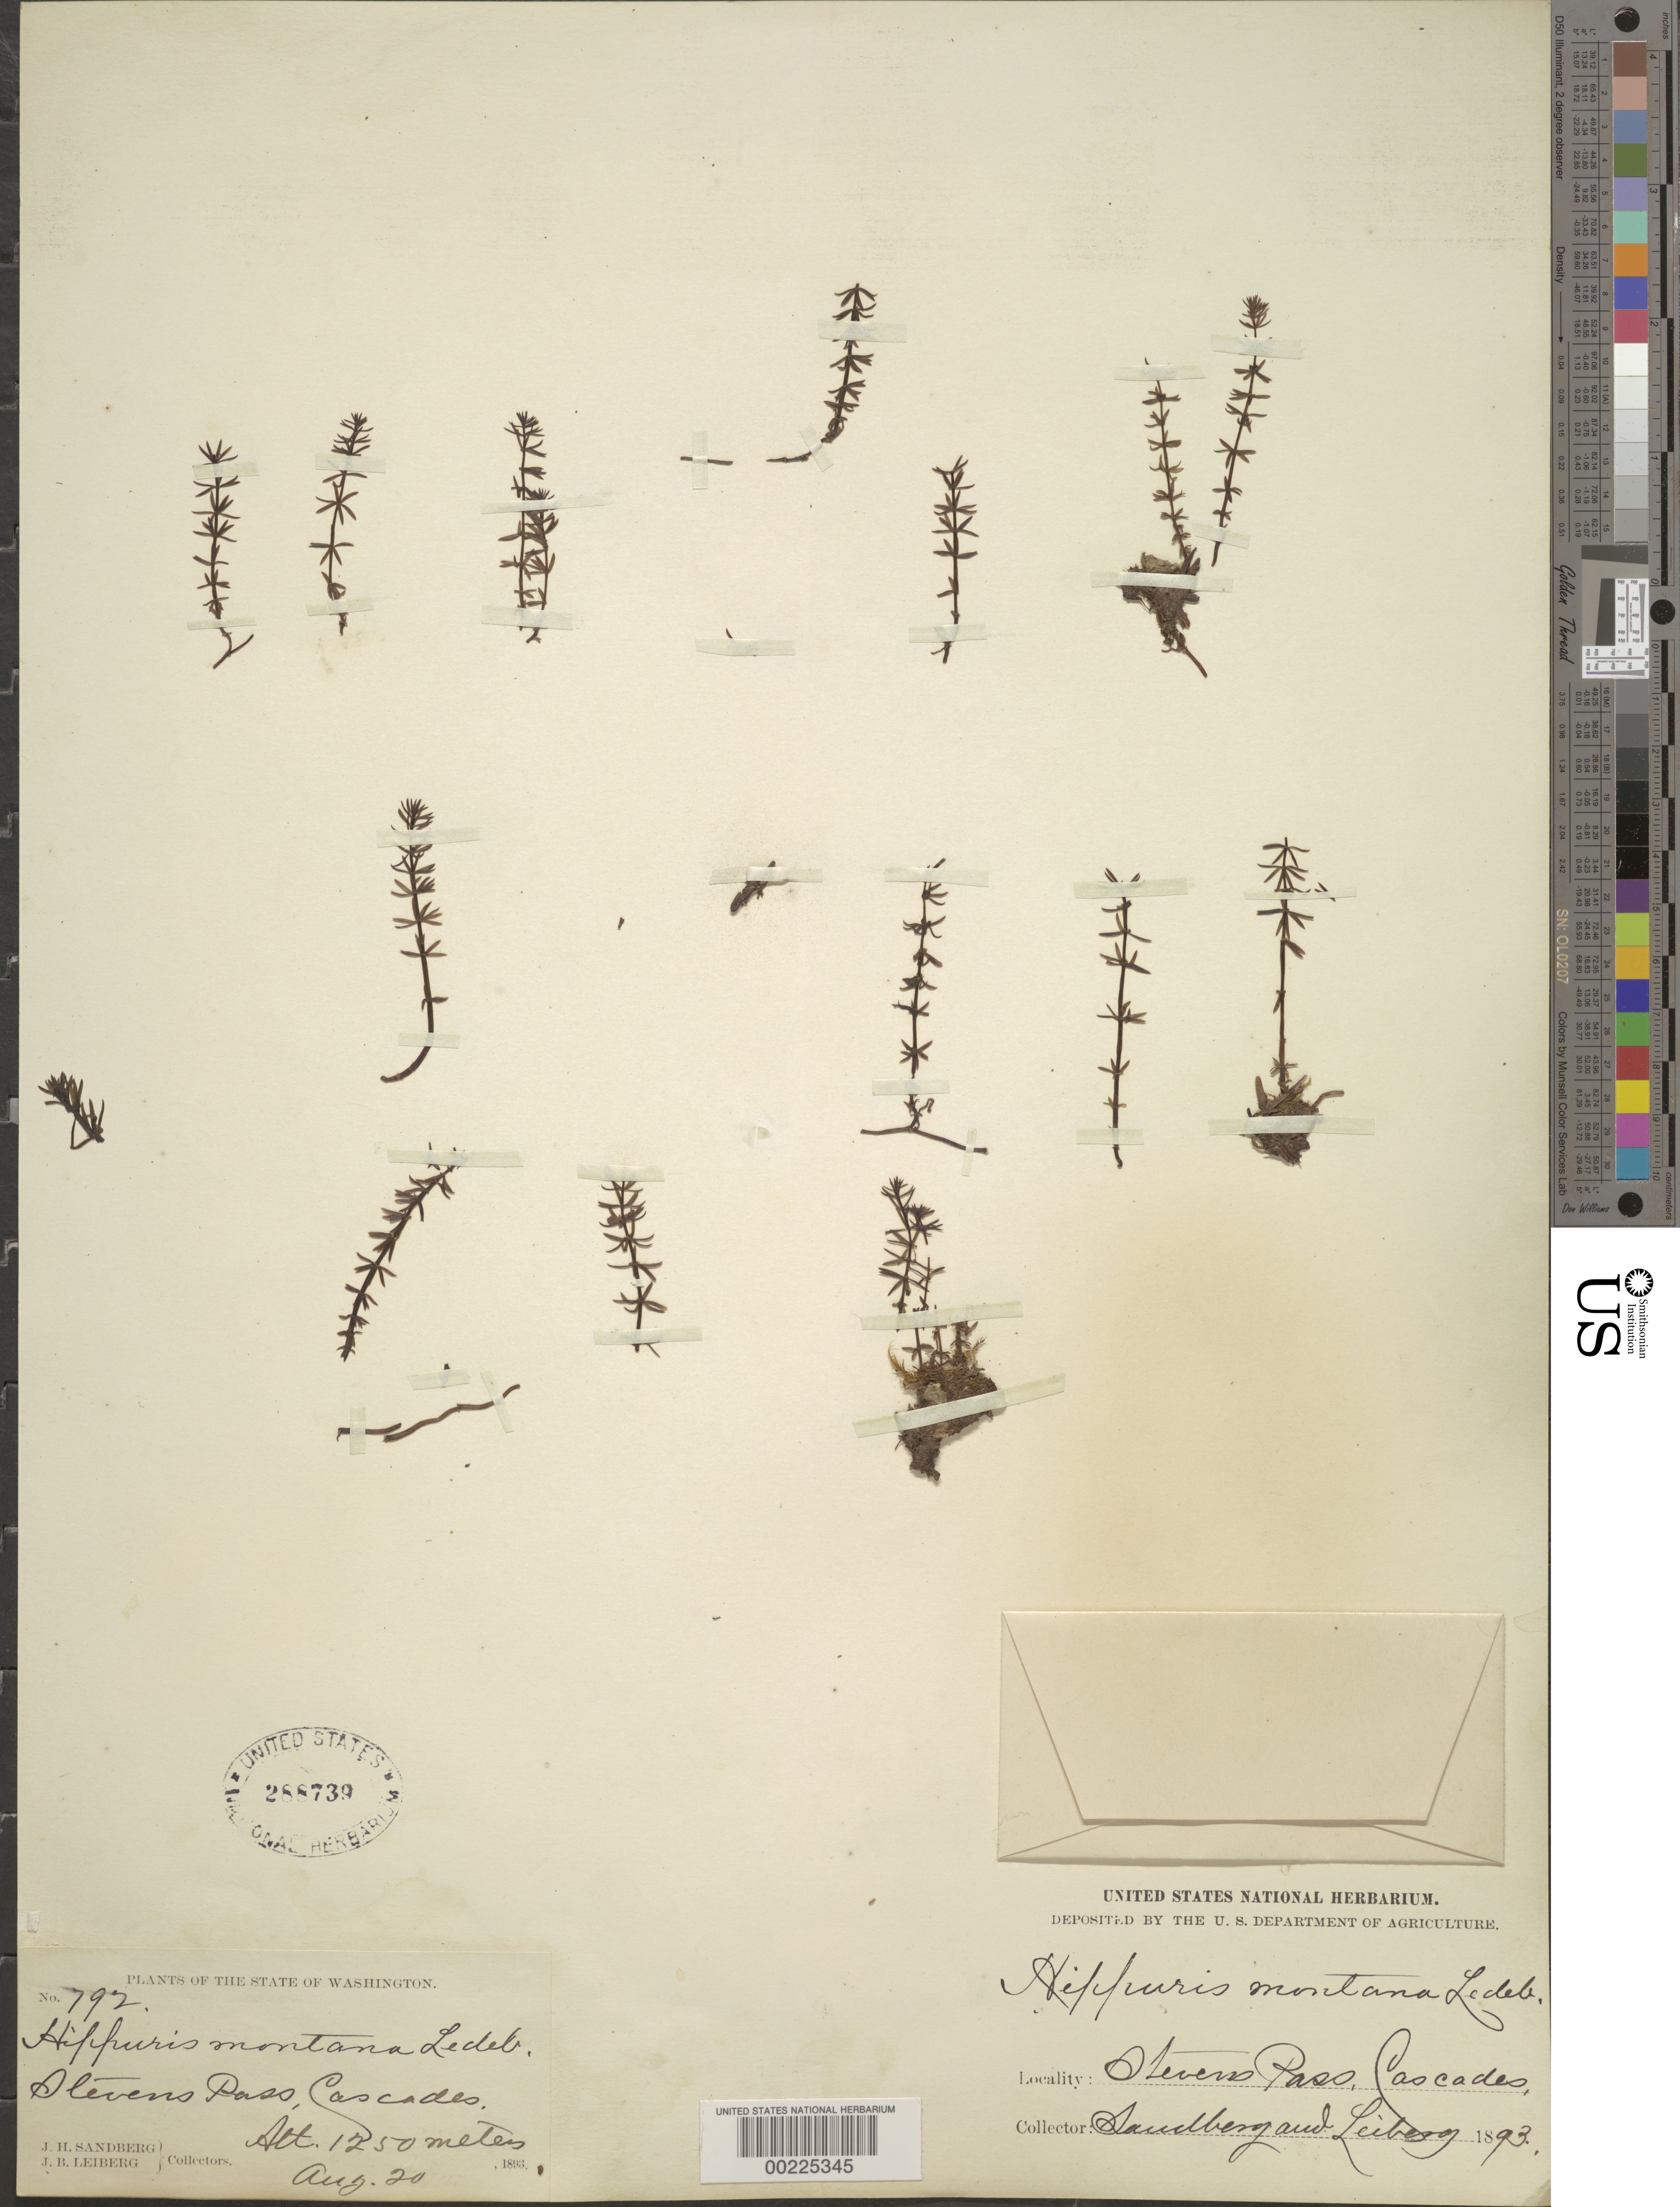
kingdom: Plantae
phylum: Tracheophyta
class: Magnoliopsida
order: Lamiales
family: Plantaginaceae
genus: Hippuris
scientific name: Hippuris montana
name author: Ledeb. ex Rchb.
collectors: J. H. Sandberg & J. Leiberg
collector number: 792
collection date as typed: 20 Aug 1893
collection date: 1893-08-20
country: United States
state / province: Washington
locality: Stevens pass, cascades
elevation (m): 1250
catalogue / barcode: US 288739